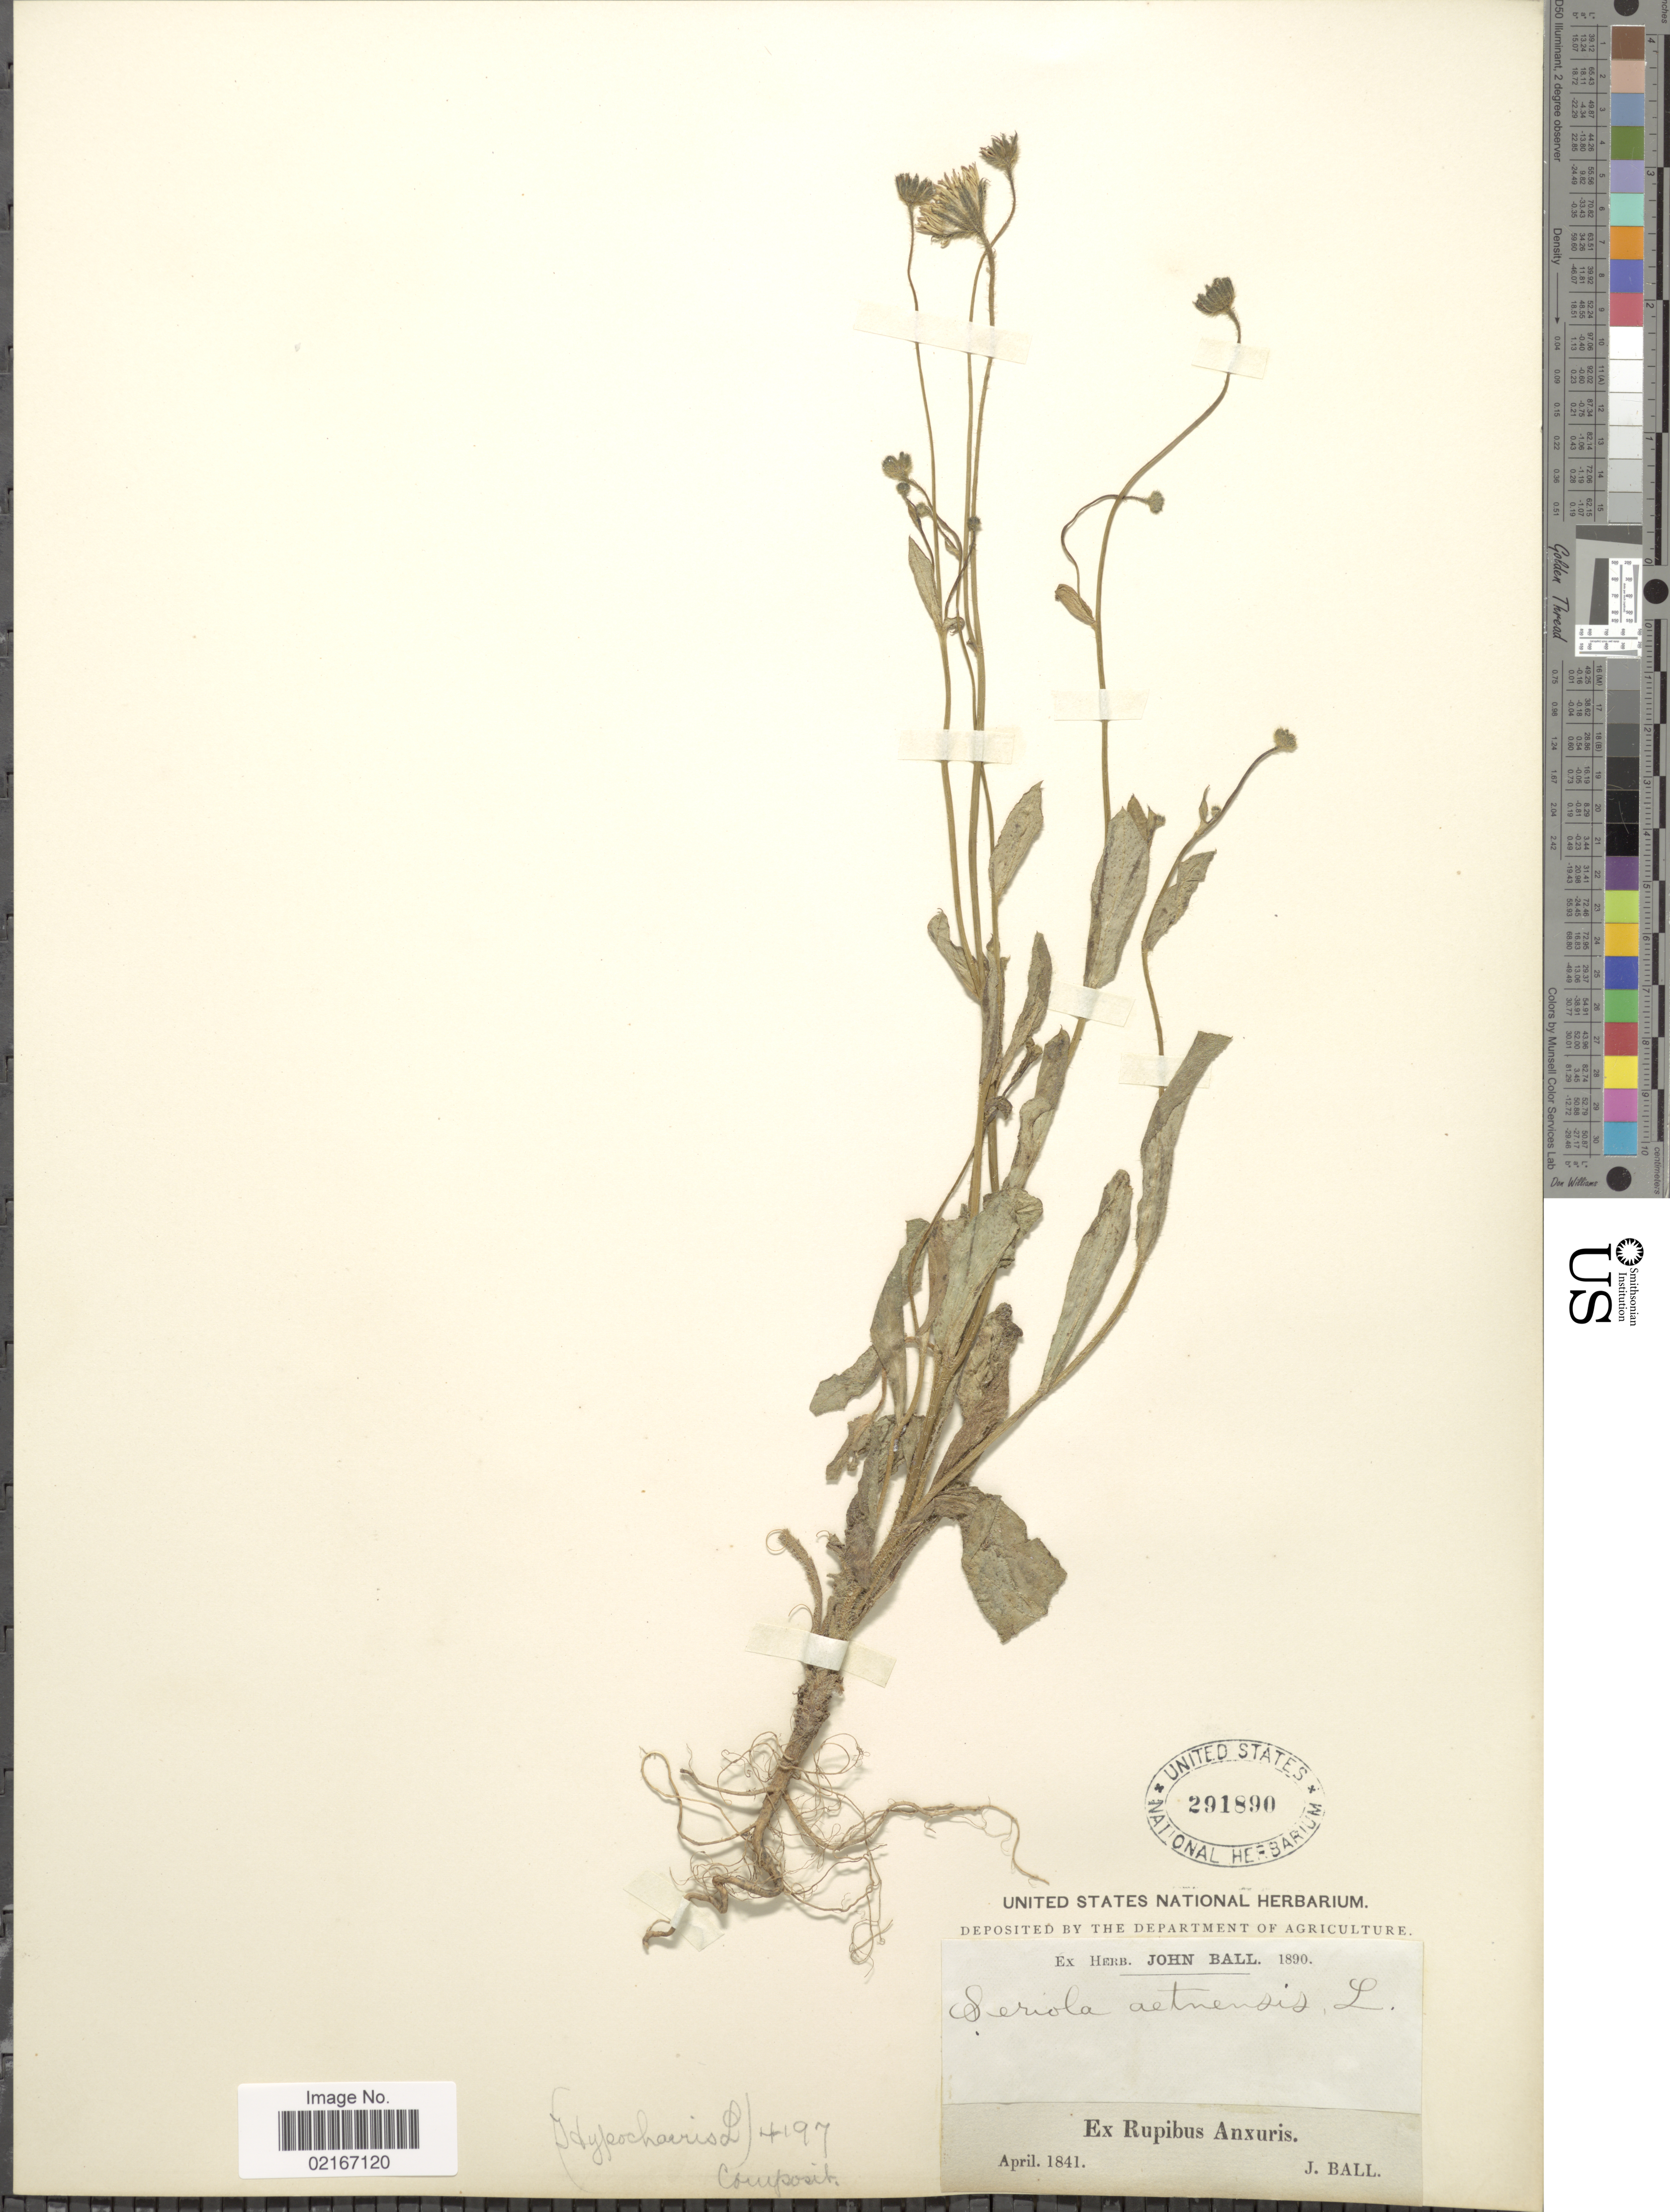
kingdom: Plantae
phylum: Tracheophyta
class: Magnoliopsida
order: Asterales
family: Asteraceae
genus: Hypochaeris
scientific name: Hypochaeris achyrophorus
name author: L.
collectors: J. Ball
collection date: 1841-04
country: Italy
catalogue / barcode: US 291890